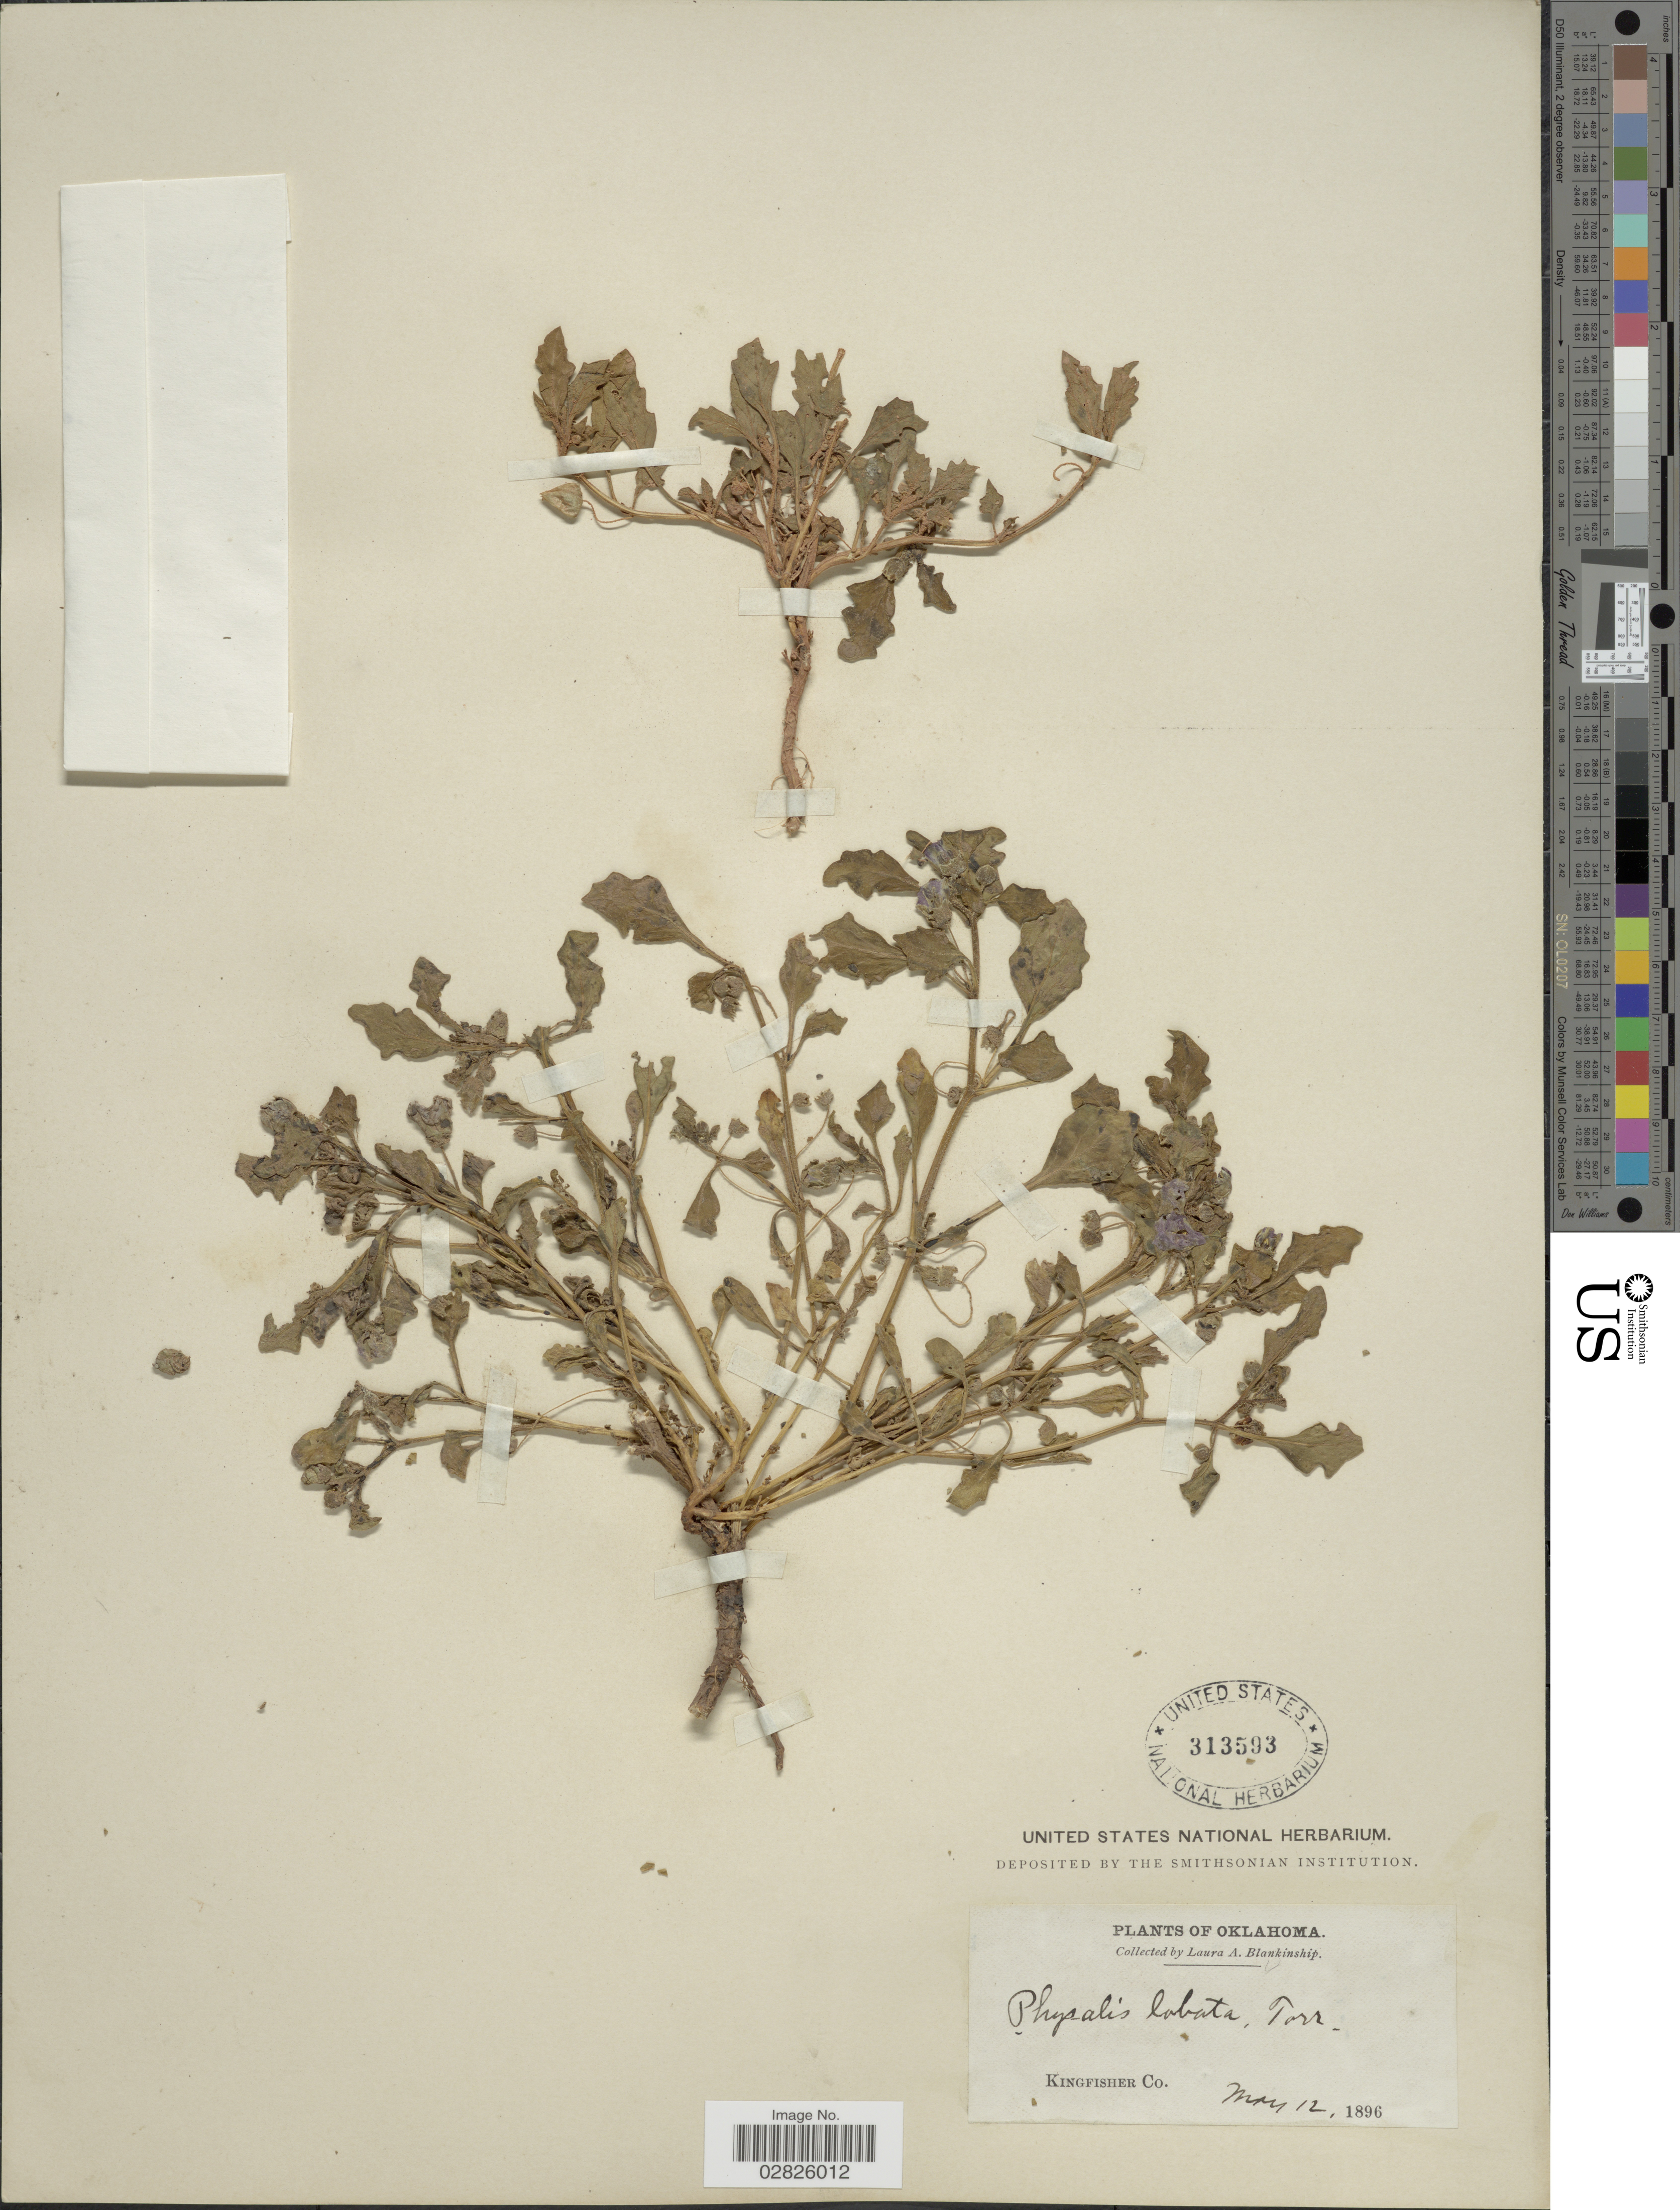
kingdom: Plantae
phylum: Tracheophyta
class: Magnoliopsida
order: Solanales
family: Solanaceae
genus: Quincula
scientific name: Quincula lobata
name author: (Torr.) Raf.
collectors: L. A. Blankinship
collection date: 1896-05-12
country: United States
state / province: Oklahoma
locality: Kingfisher Co.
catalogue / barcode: US 313593